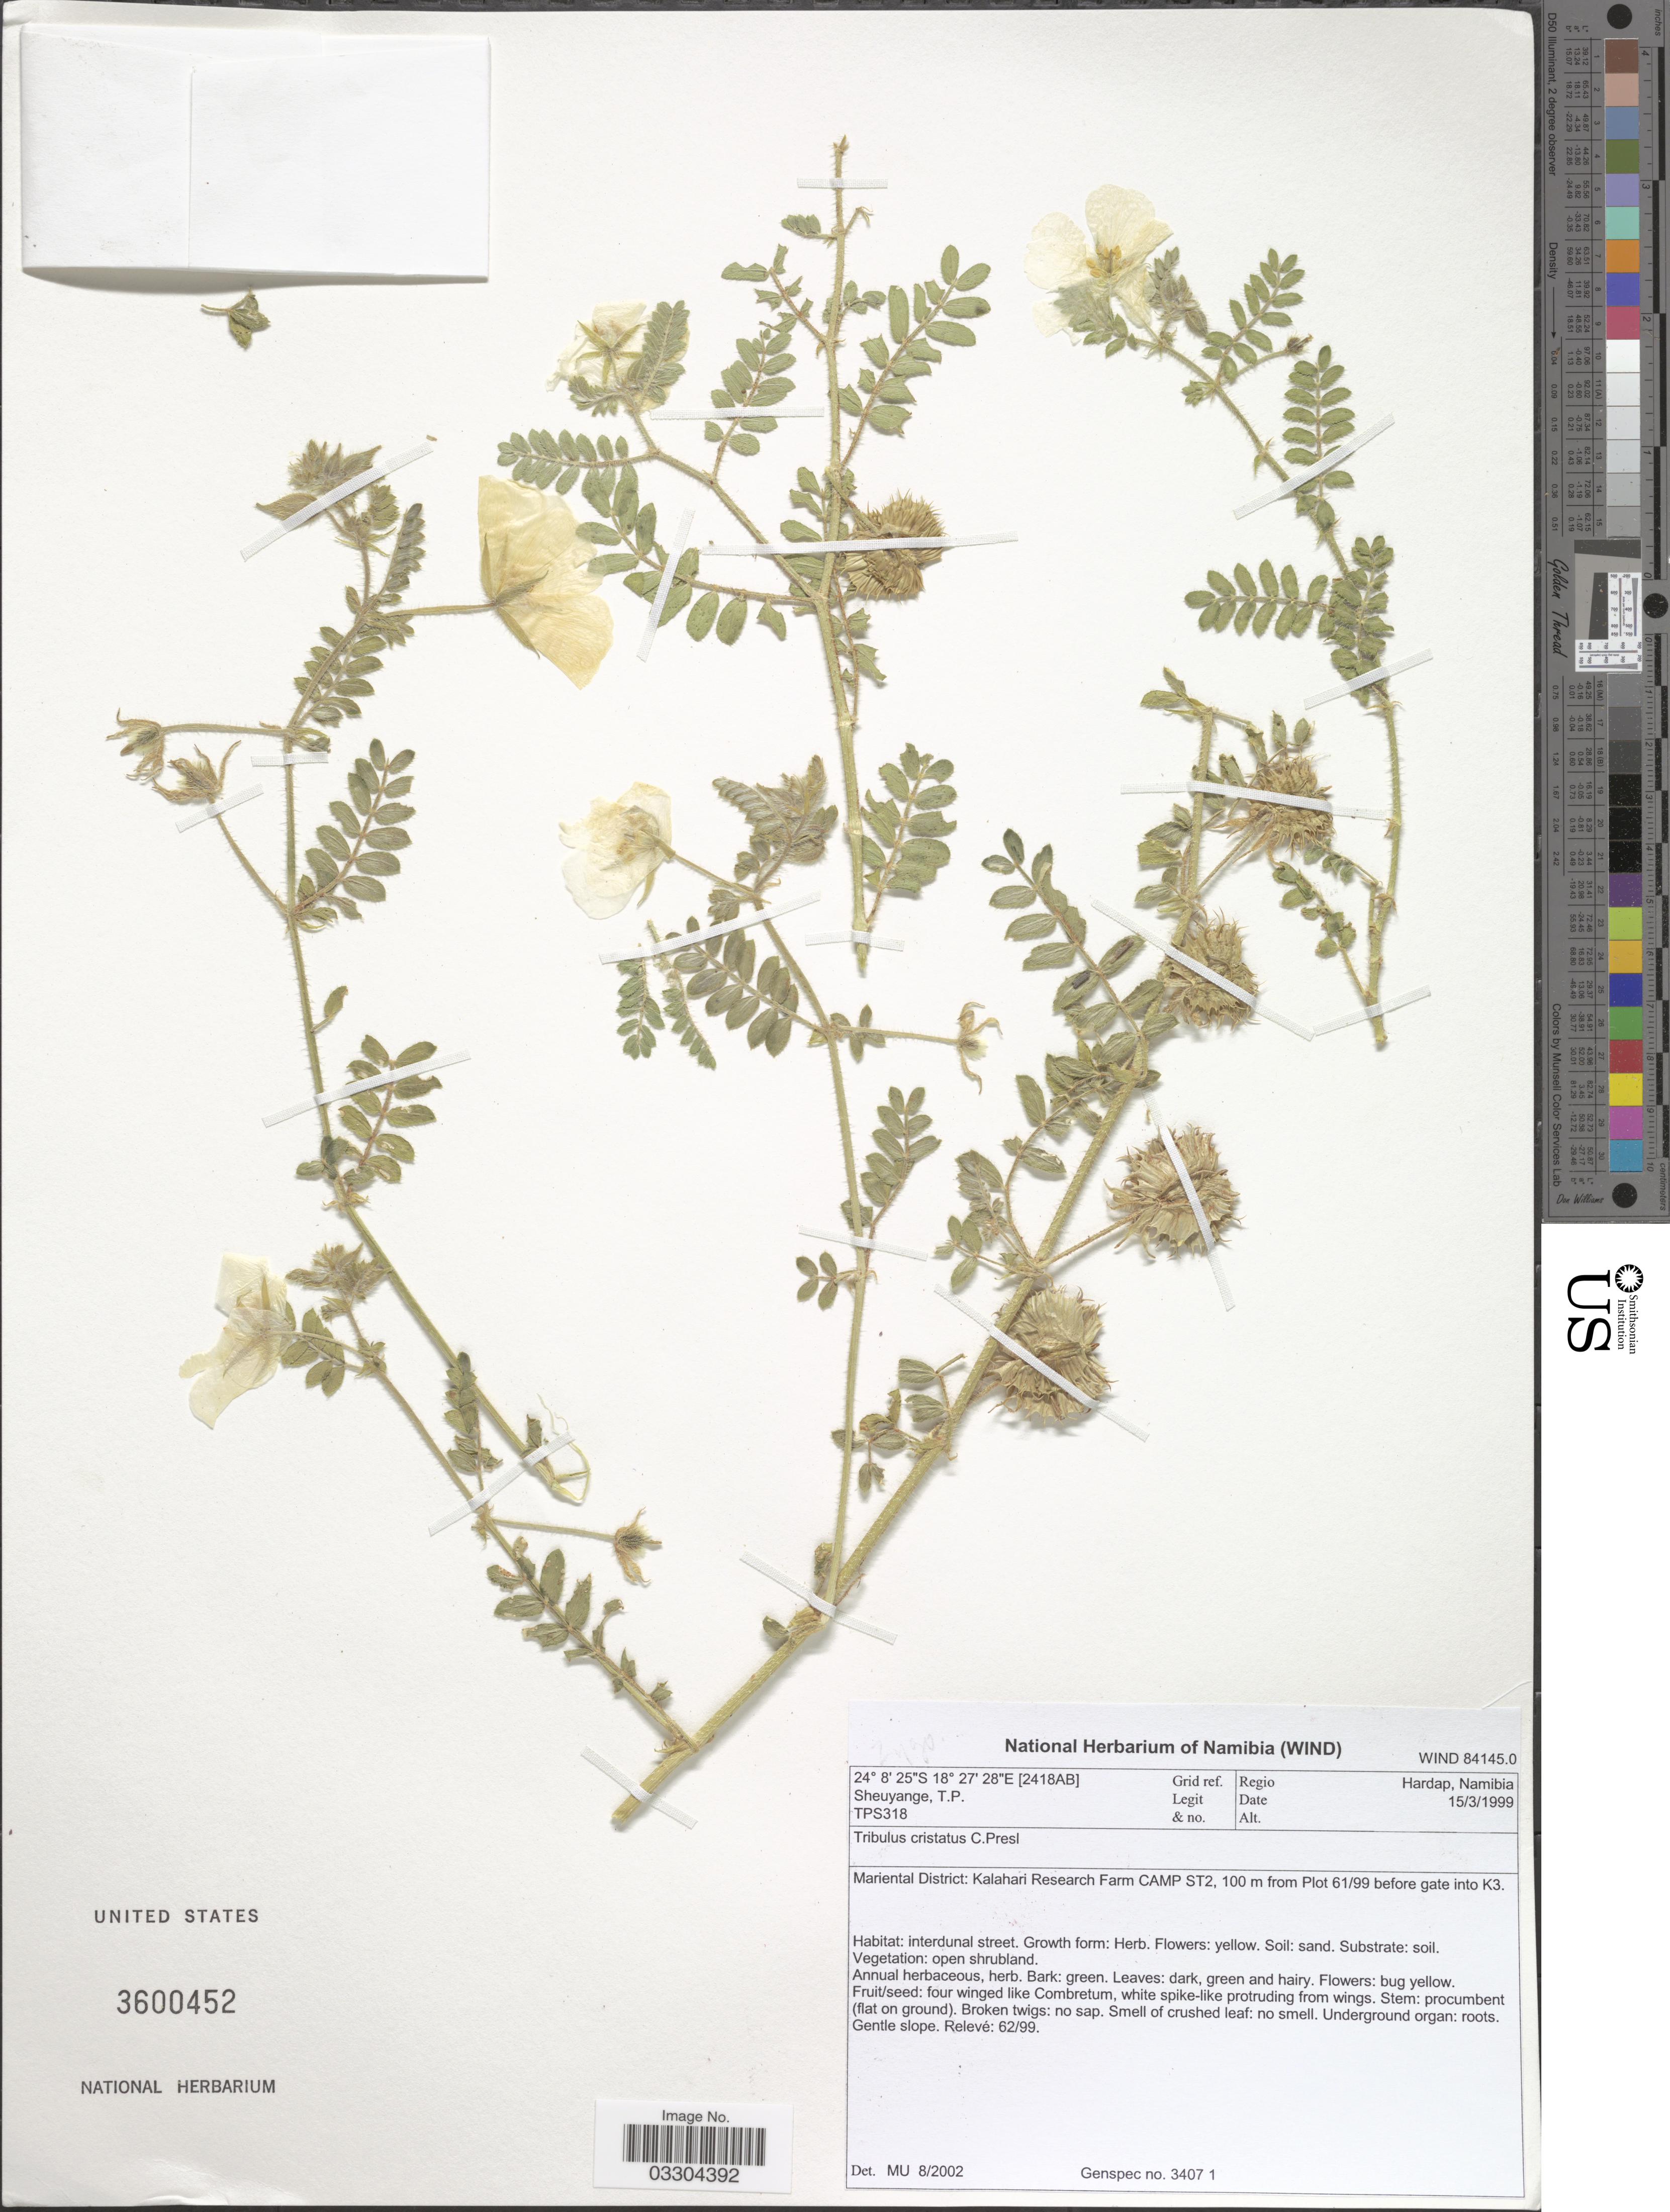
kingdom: Plantae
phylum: Tracheophyta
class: Magnoliopsida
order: Zygophyllales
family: Zygophyllaceae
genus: Tribulus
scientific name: Tribulus cristatus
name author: C. Presl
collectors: T. Sheuyange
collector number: TPS318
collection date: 1999-03-15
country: Namibia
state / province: Hardap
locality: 2418AB Grid ref. Mariental District: Kalahari Research Farm CAMP St2, 100 m from Plot 61/99 before gate into K3.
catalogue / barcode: US 3600452